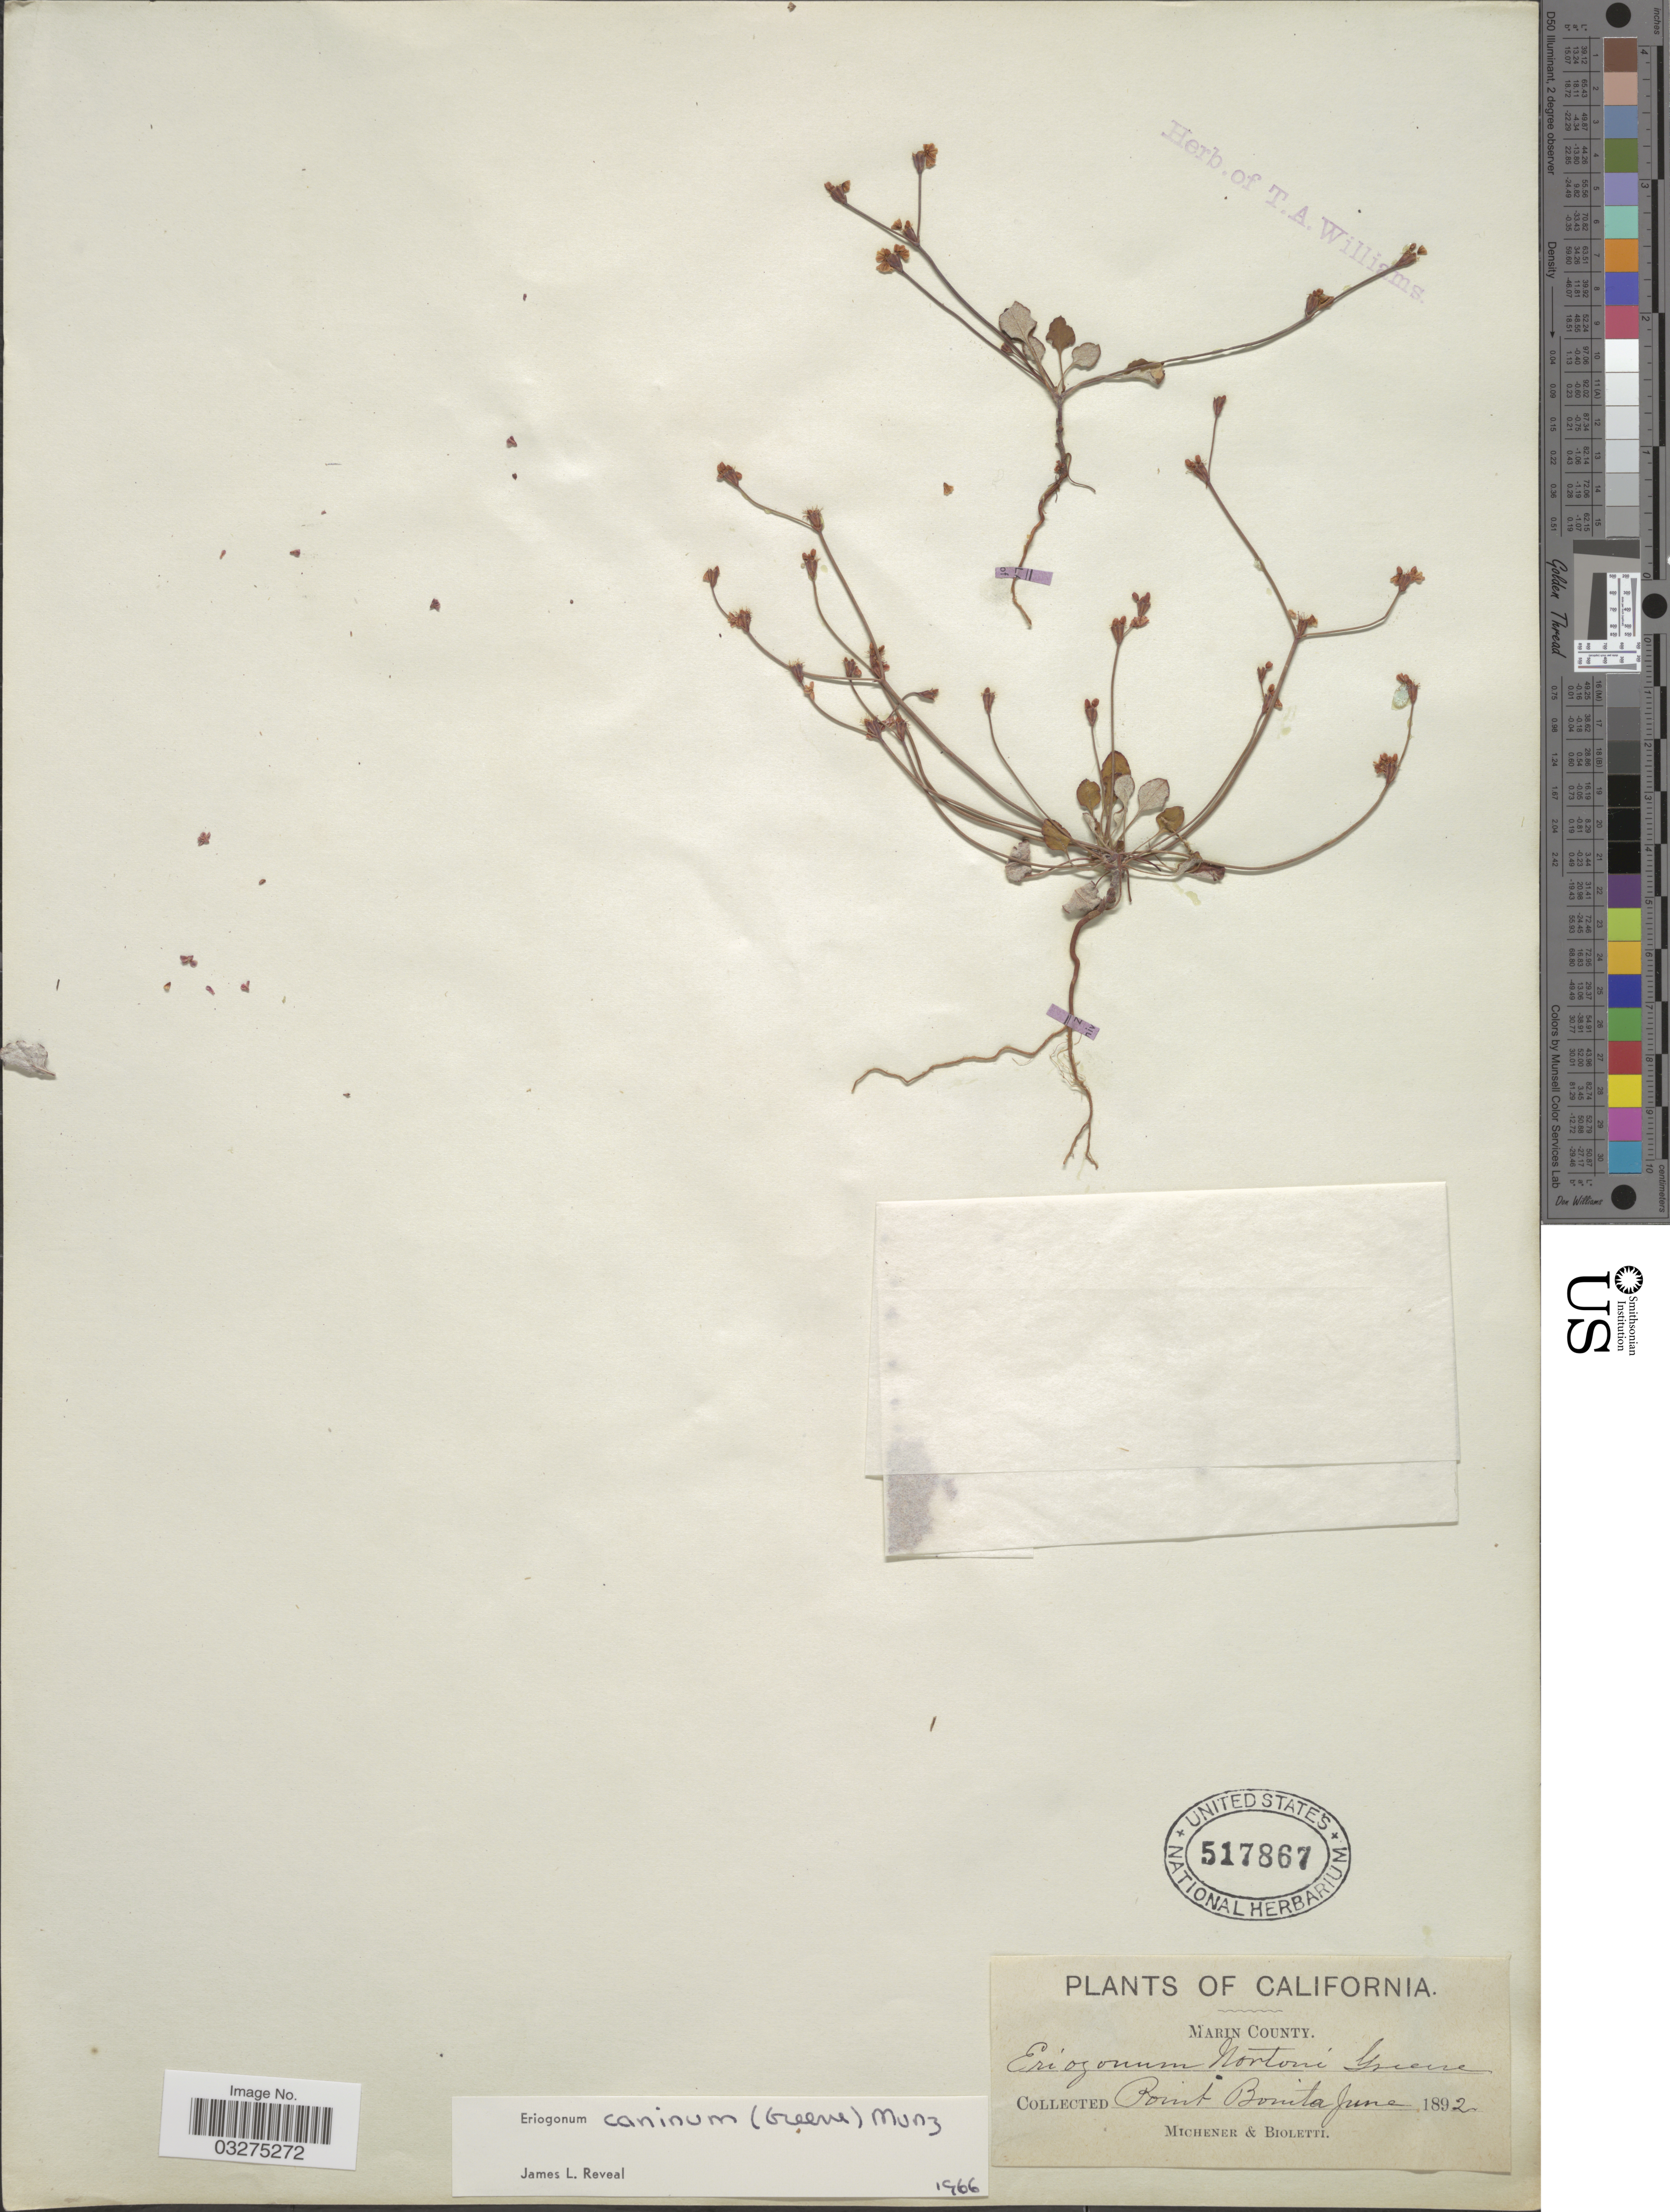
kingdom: Plantae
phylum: Tracheophyta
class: Magnoliopsida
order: Caryophyllales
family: Polygonaceae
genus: Eriogonum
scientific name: Eriogonum caninum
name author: (Greene) Munz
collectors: -. Michener & -- Bioletti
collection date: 1892-06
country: United States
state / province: California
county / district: Marin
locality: Marin County. Point Bonita.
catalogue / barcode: US 517867